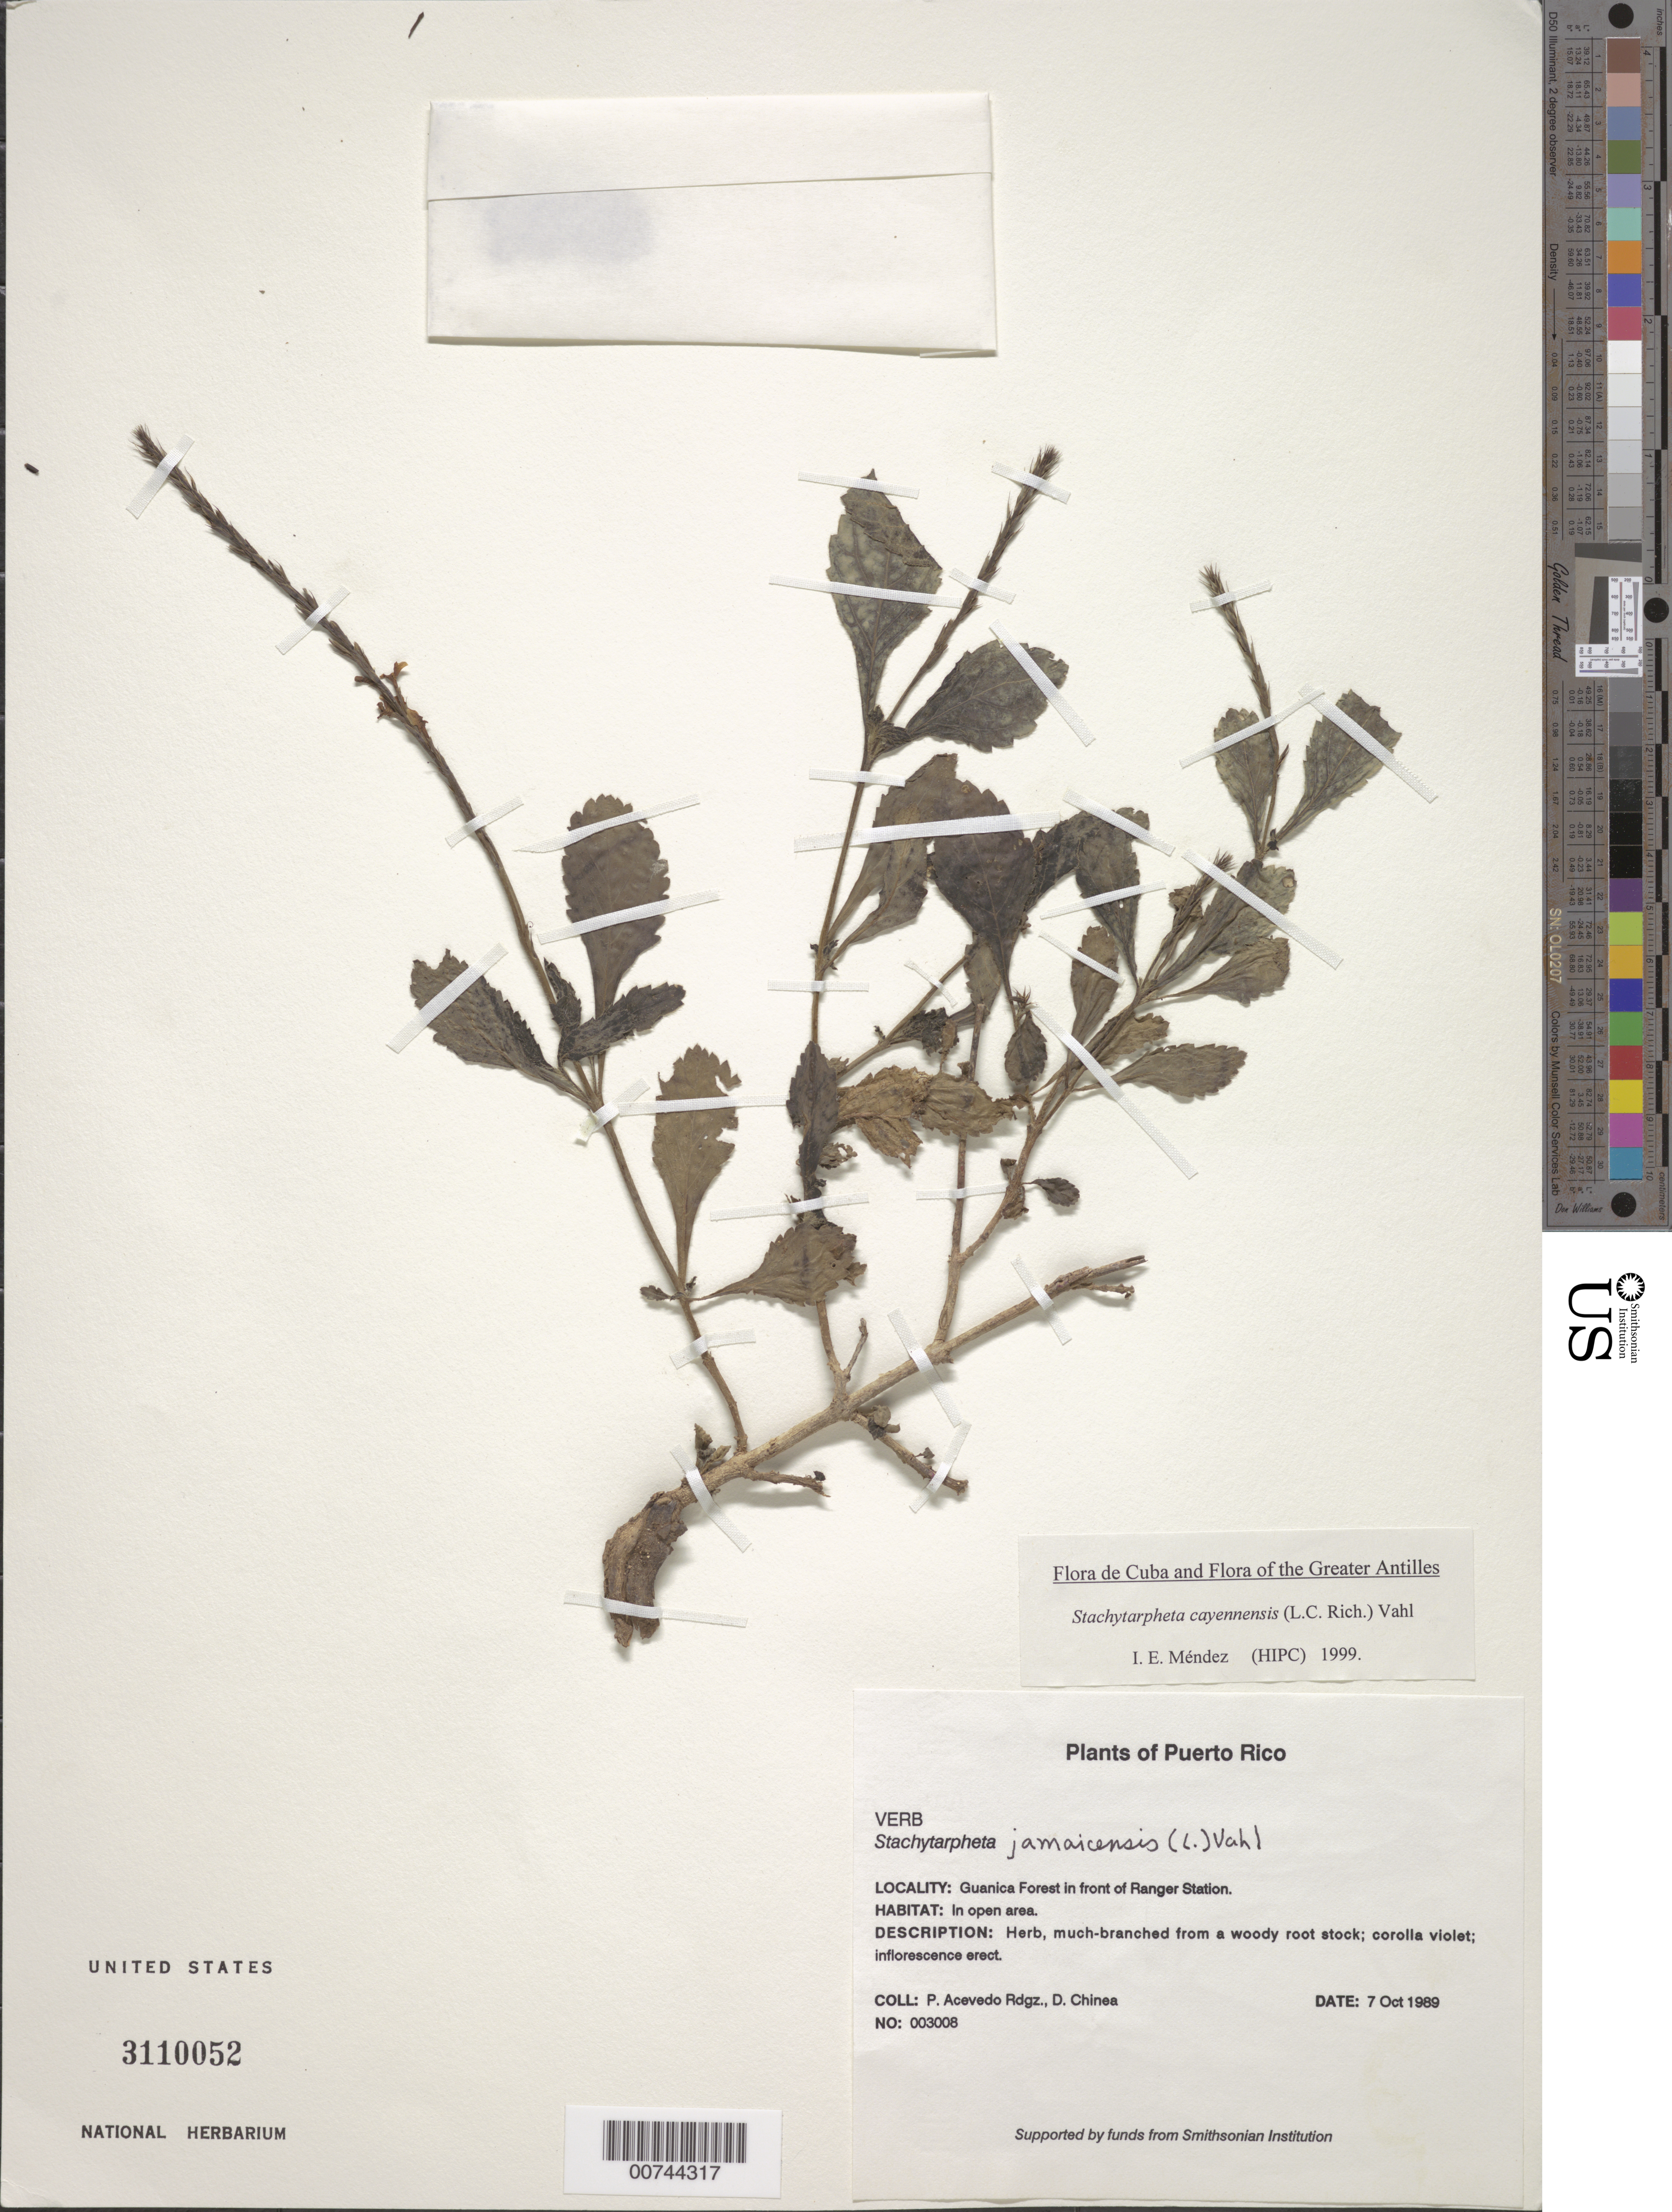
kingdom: Plantae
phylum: Tracheophyta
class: Magnoliopsida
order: Lamiales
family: Verbenaceae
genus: Stachytarpheta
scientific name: Stachytarpheta cayennensis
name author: (Rich.) Vahl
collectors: P. Acevedo-Rodr. & D. Chinea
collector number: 3008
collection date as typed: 07 Oct 1989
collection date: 1989-10-07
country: Puerto Rico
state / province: Guánica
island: Puerto Rico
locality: Guánica; Guánica Forest in front of Ranger Station.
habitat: In open area.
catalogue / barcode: US 3110052